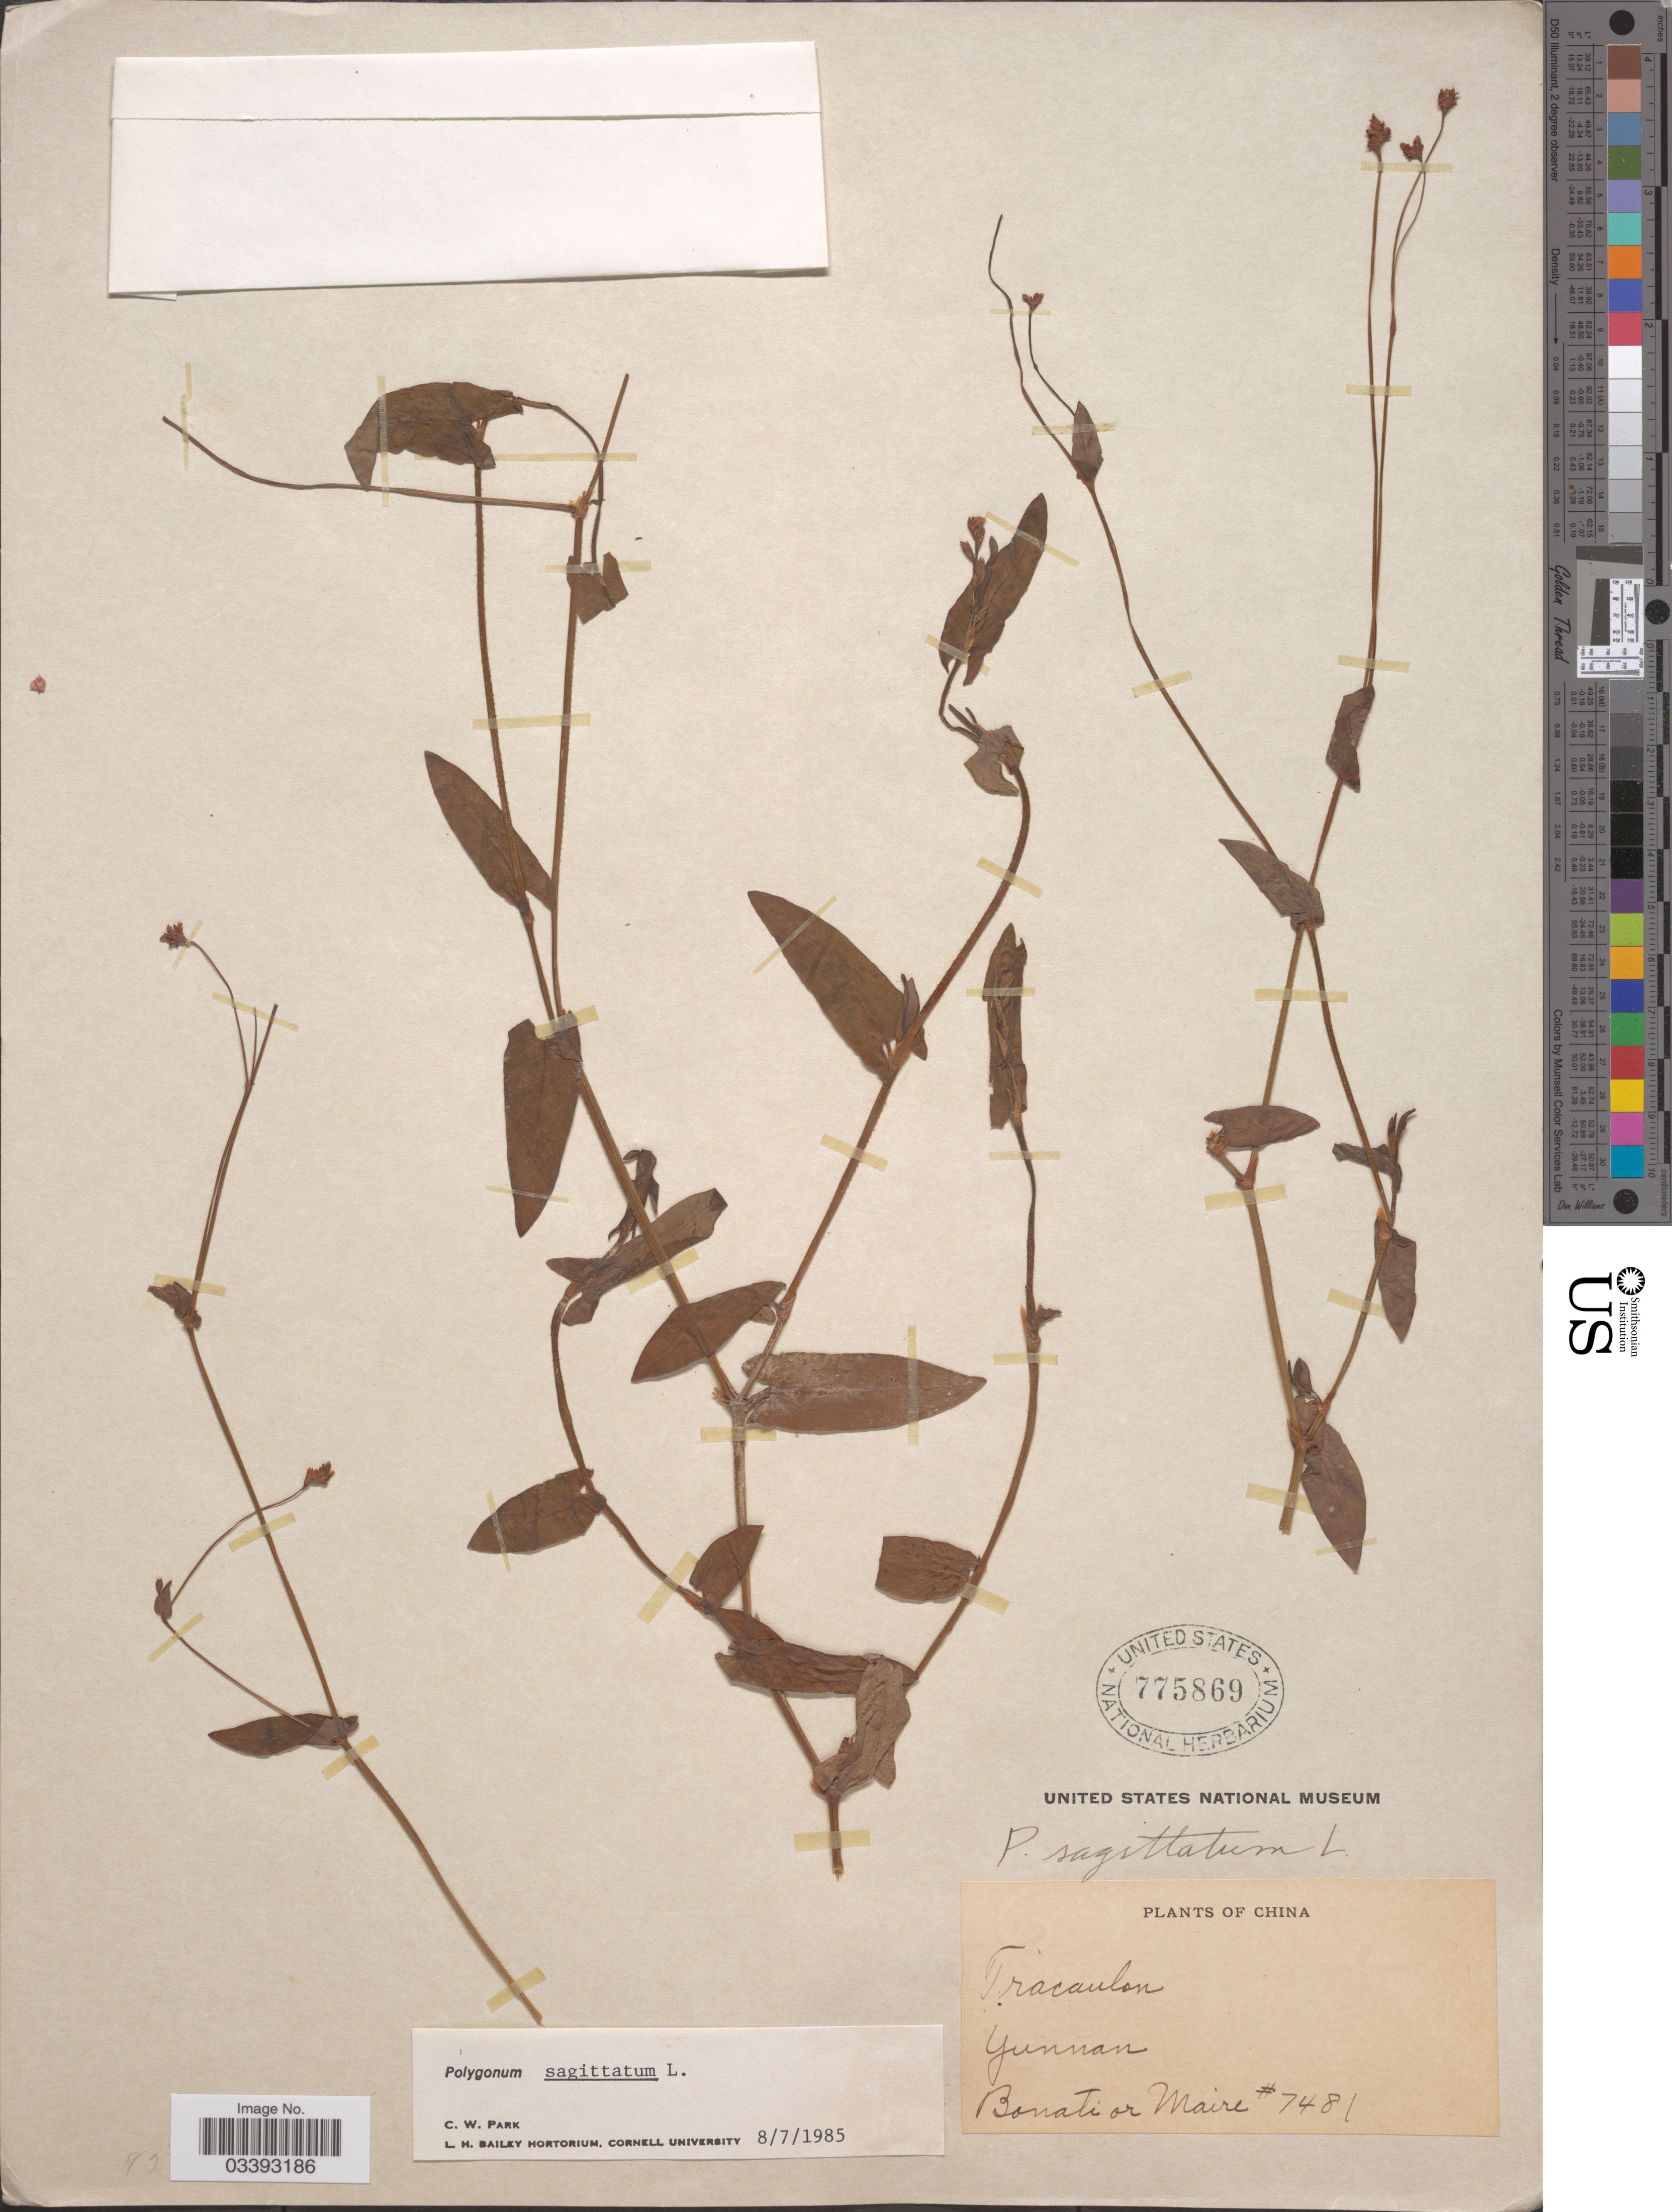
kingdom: Plantae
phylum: Tracheophyta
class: Magnoliopsida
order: Caryophyllales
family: Polygonaceae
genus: Polygonum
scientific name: Polygonum sagittatum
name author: L.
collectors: B. Marie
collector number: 7481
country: China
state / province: Yunnan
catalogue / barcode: US 775869